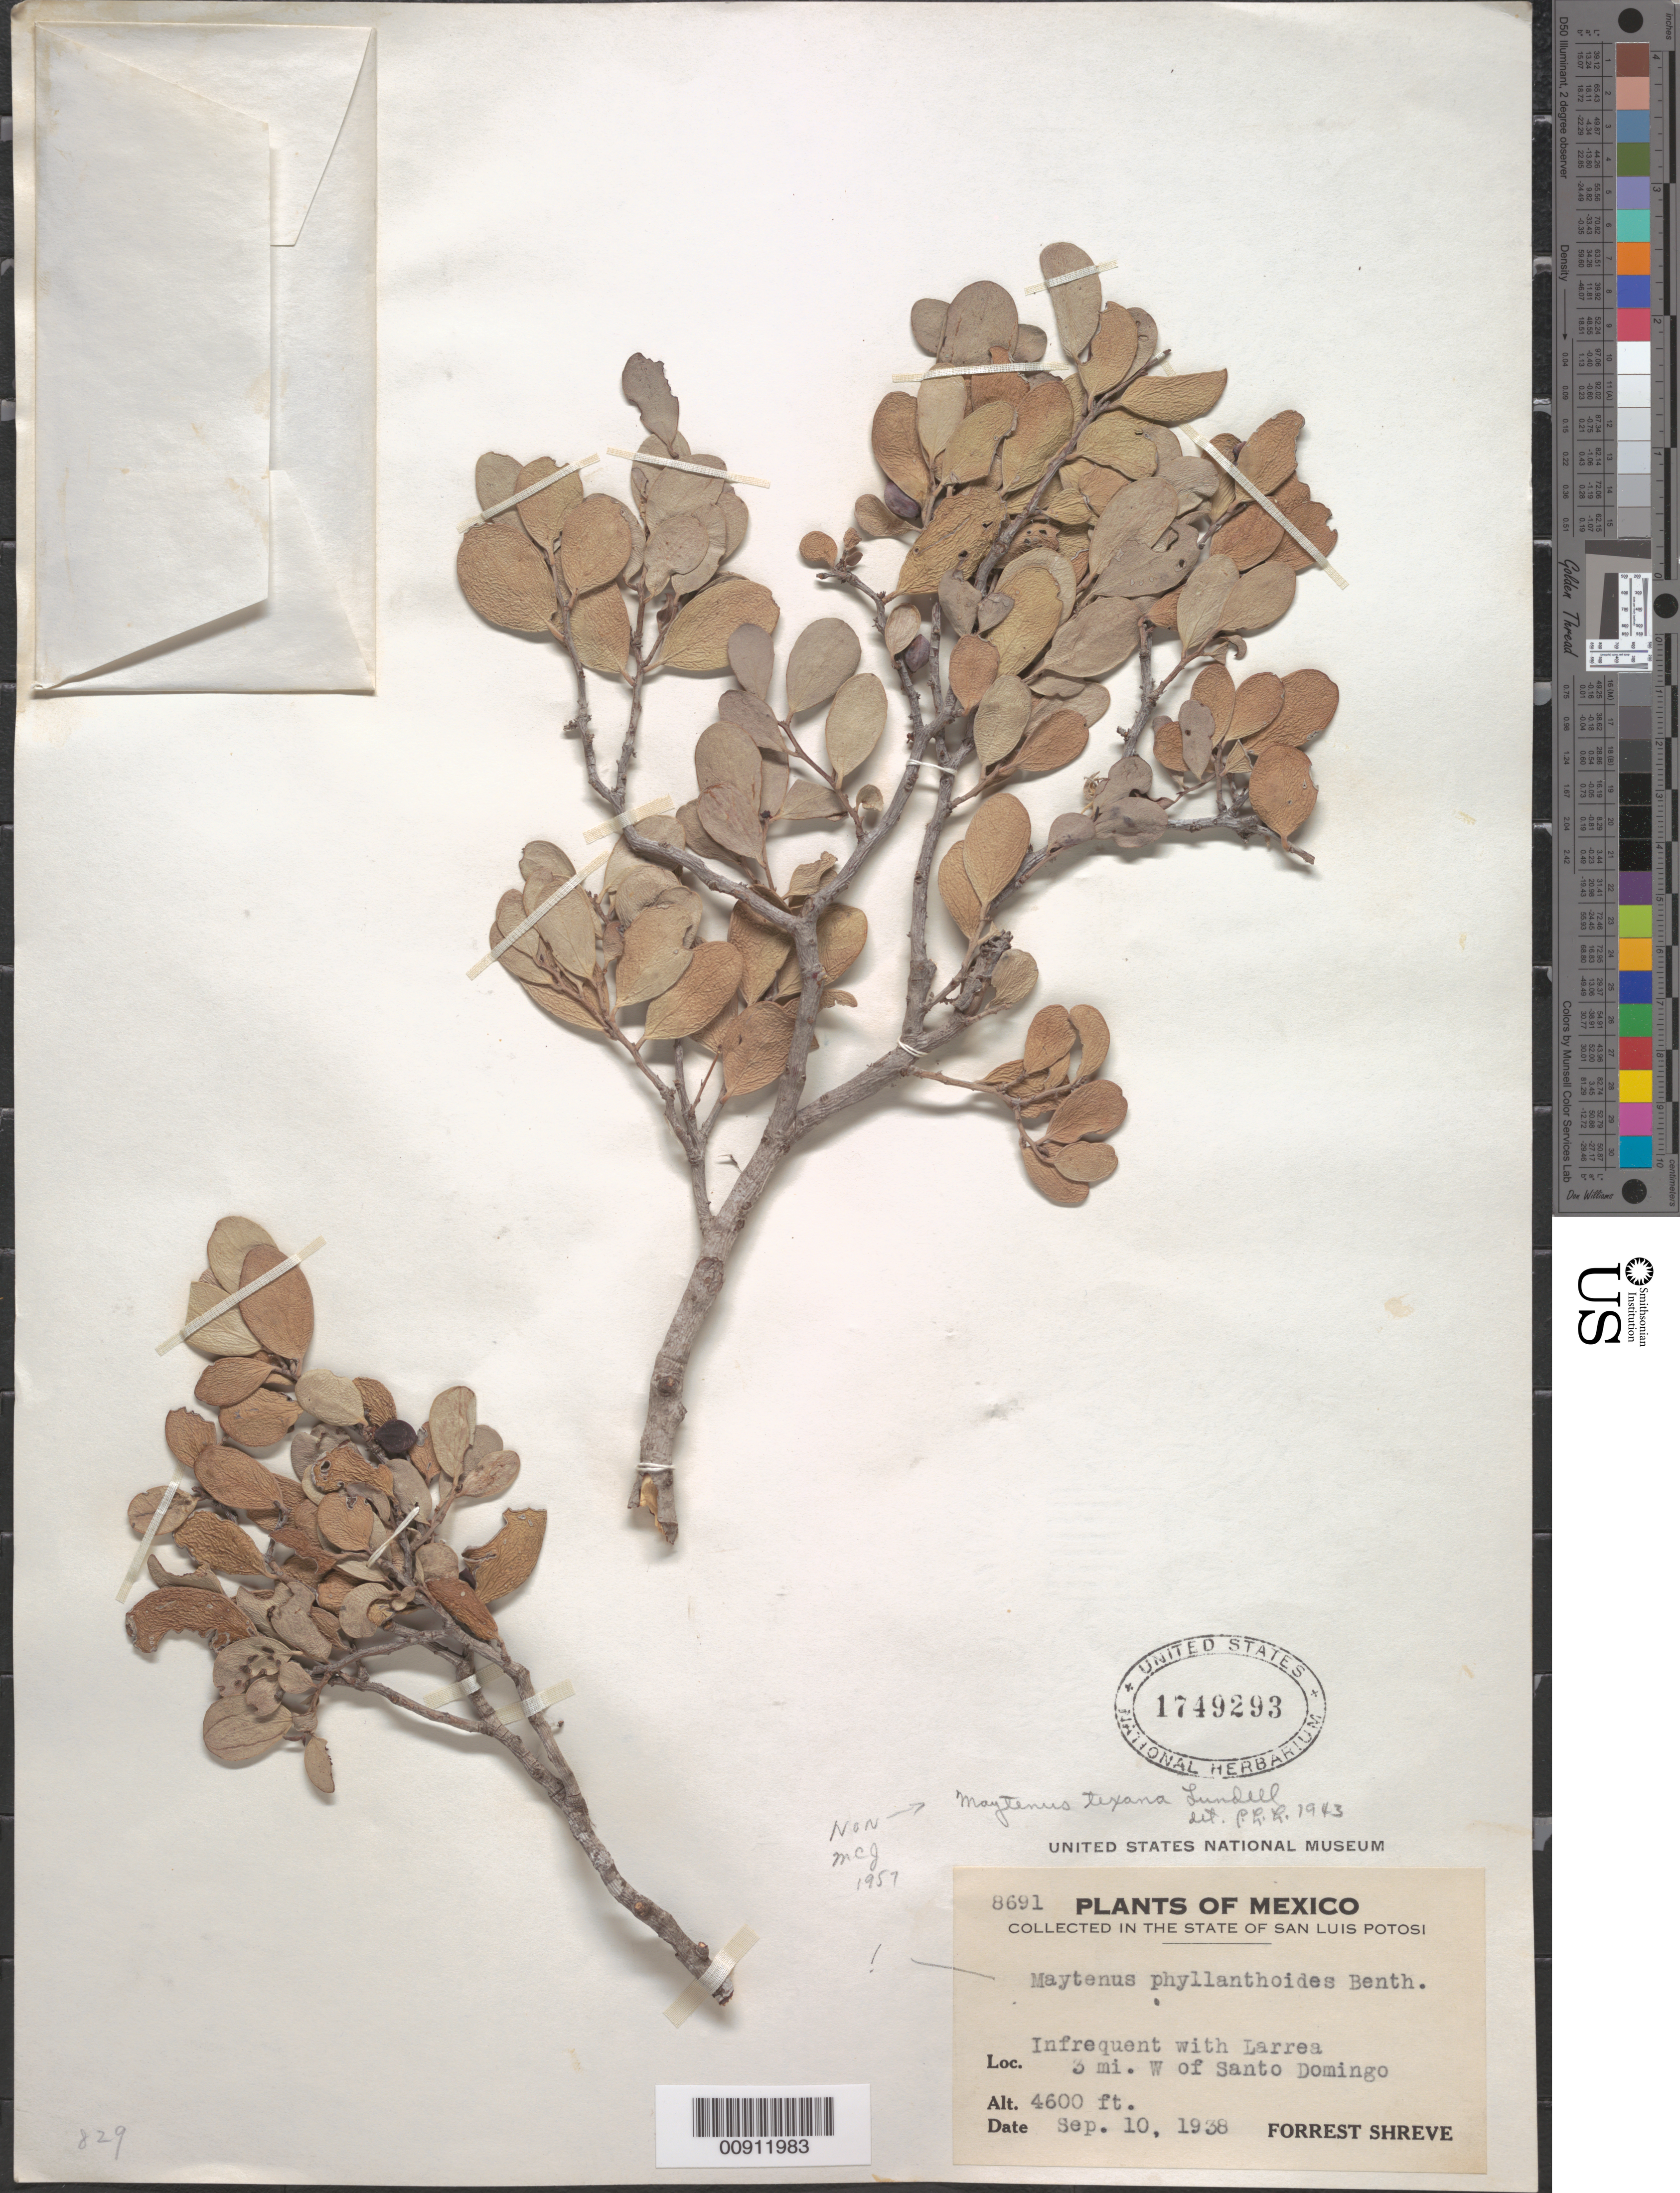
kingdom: Plantae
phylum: Tracheophyta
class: Magnoliopsida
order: Celastrales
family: Celastraceae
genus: Tricerma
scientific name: Tricerma phyllanthoides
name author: (Benth.) Lundell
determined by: Strong, Mark T., (BOT), Smithsonian Institution - National Museum of Natural History (UNITED STATES)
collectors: F. Shreve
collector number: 8691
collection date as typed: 10 Sep 1938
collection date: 1938-09-10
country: Mexico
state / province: San Luis Potosí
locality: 3 mi. W of Santo Domingo, State of San Luis Potosí.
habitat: Infrequent with Larrea.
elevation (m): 1402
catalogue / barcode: US 1749293